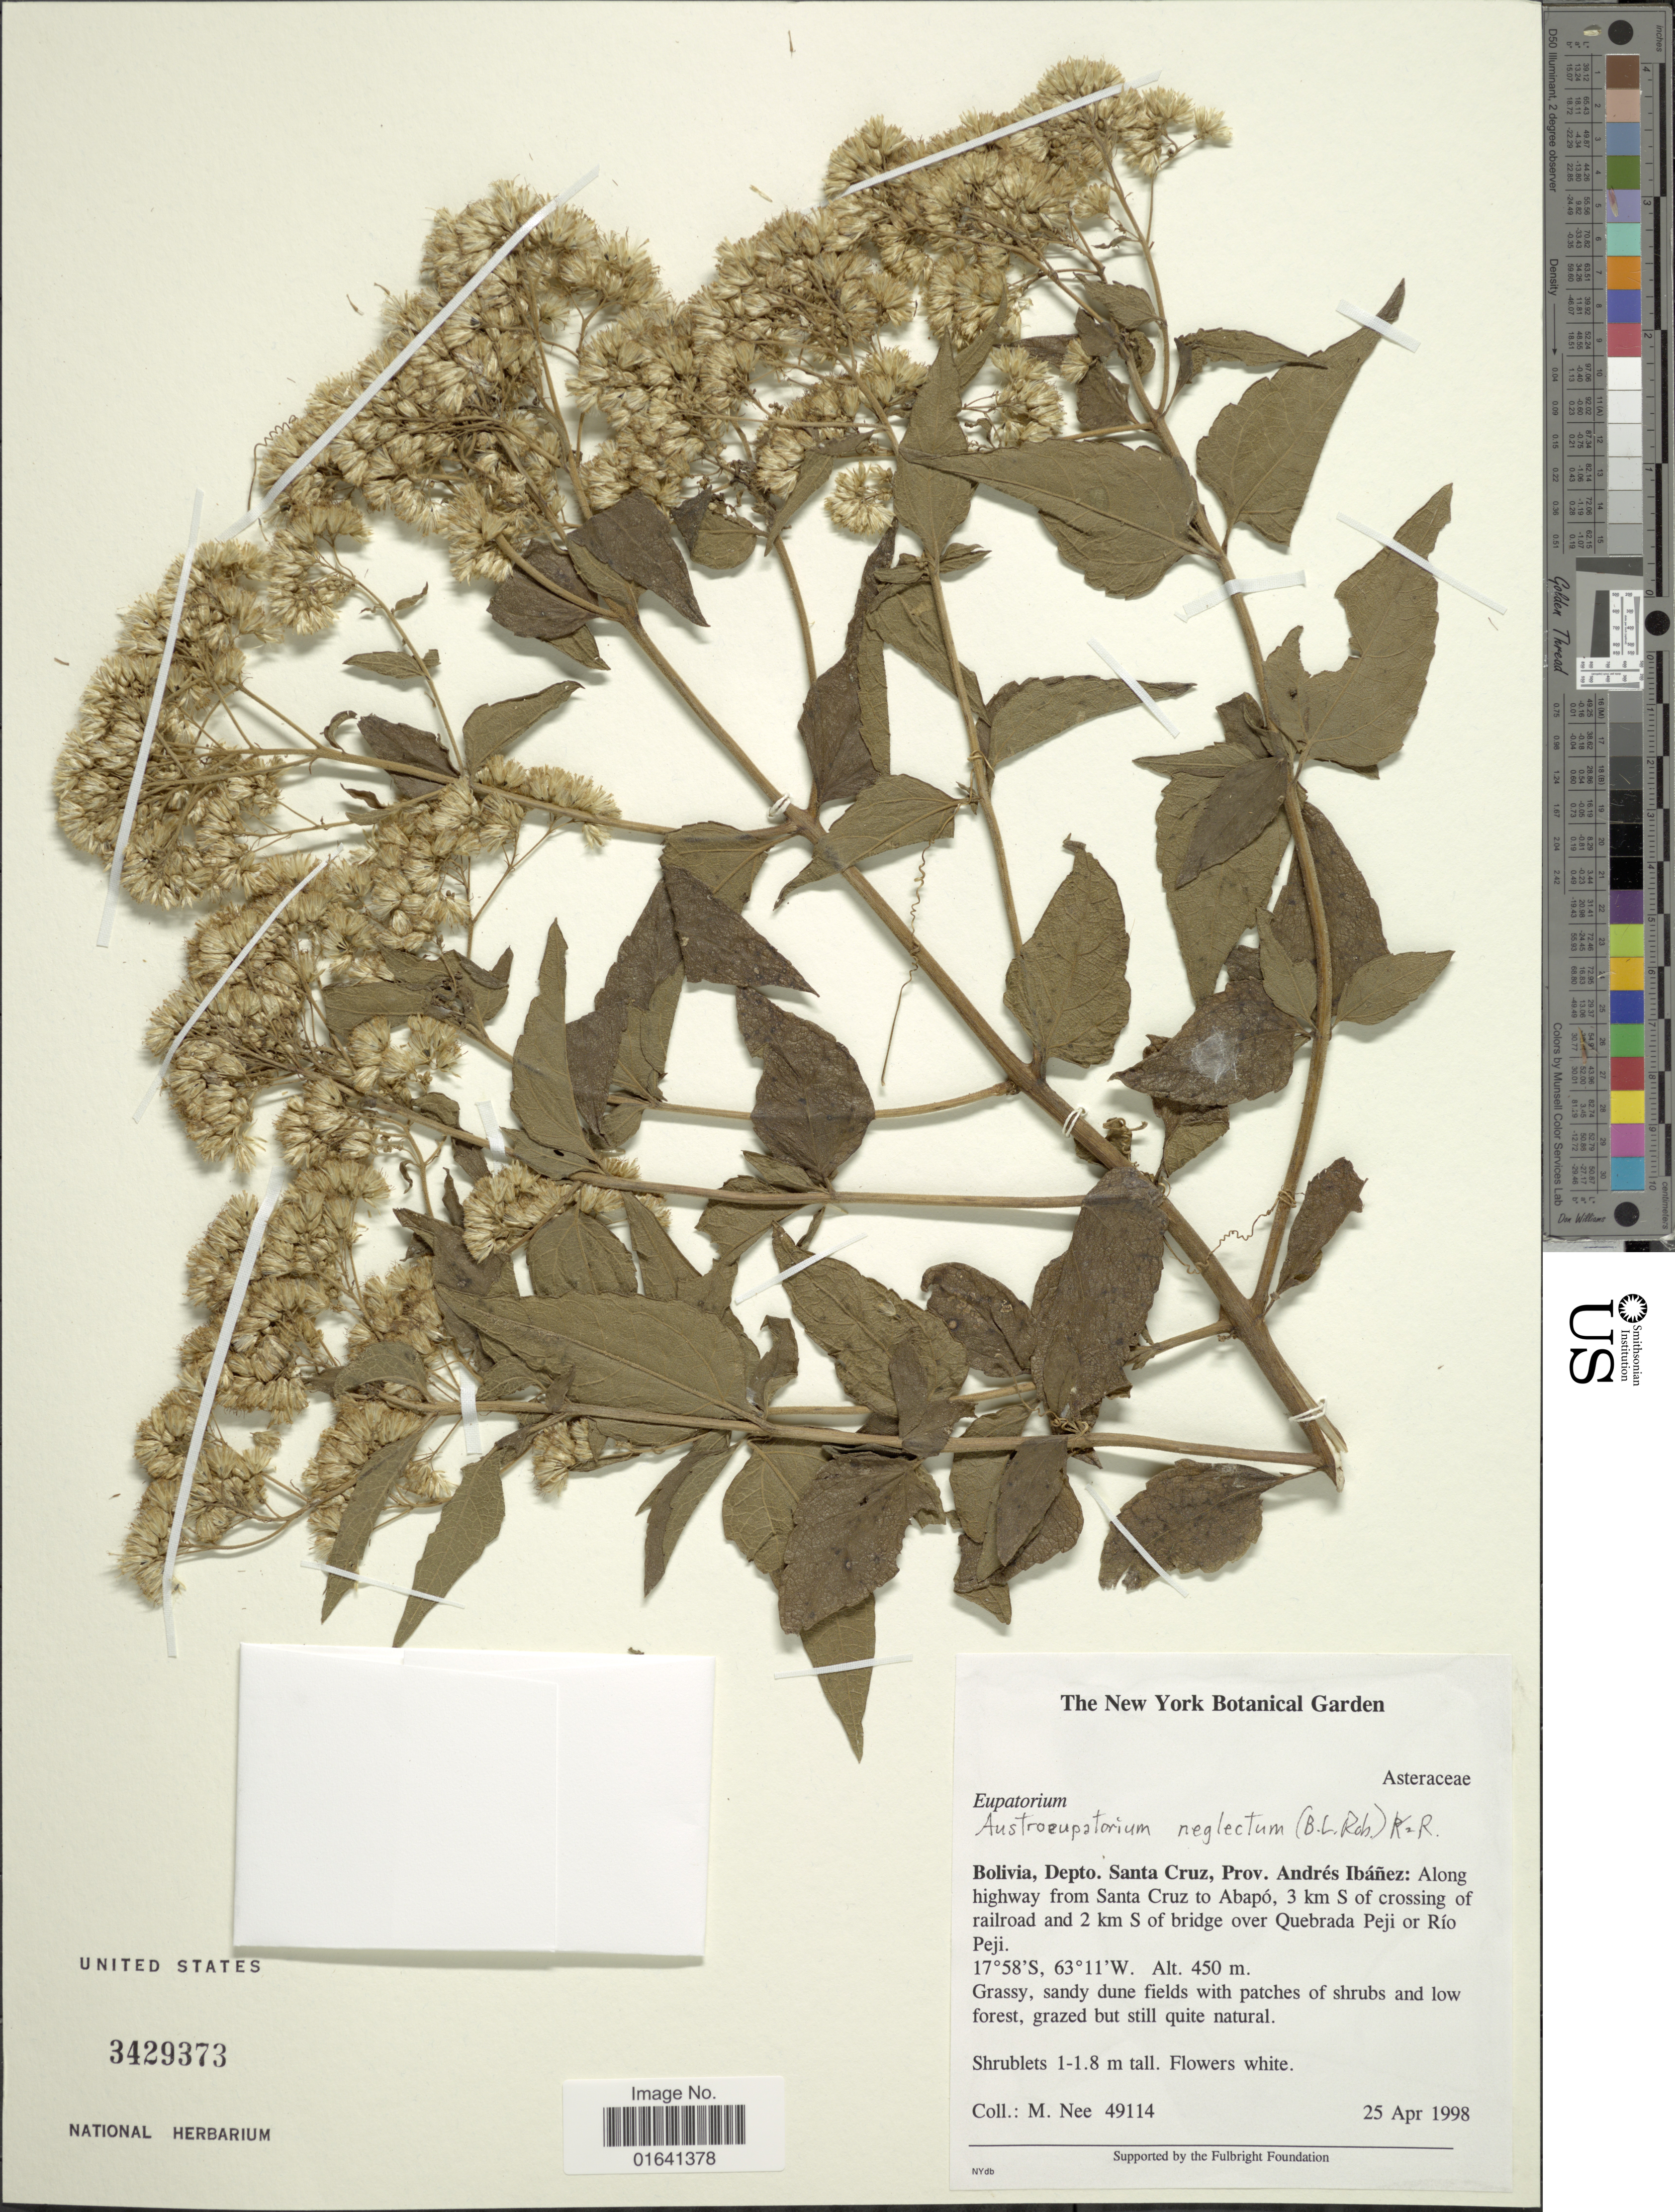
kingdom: Plantae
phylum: Tracheophyta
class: Magnoliopsida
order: Asterales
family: Asteraceae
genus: Austroeupatorium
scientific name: Austroeupatorium neglectum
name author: (B.L. Rob.) R.M. King & H. Rob.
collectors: M. Nee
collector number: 49114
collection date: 1998-04-25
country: Bolivia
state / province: Santa Cruz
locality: Depto. Santa Cruz, Prov. Andrés Ibáñez: Along highway from Santa Cruz to Abapó, 3 km S of crossing of railroad and 2 km S of bridge over Quebrada Peji or Río Peji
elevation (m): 450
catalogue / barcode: US 3429373